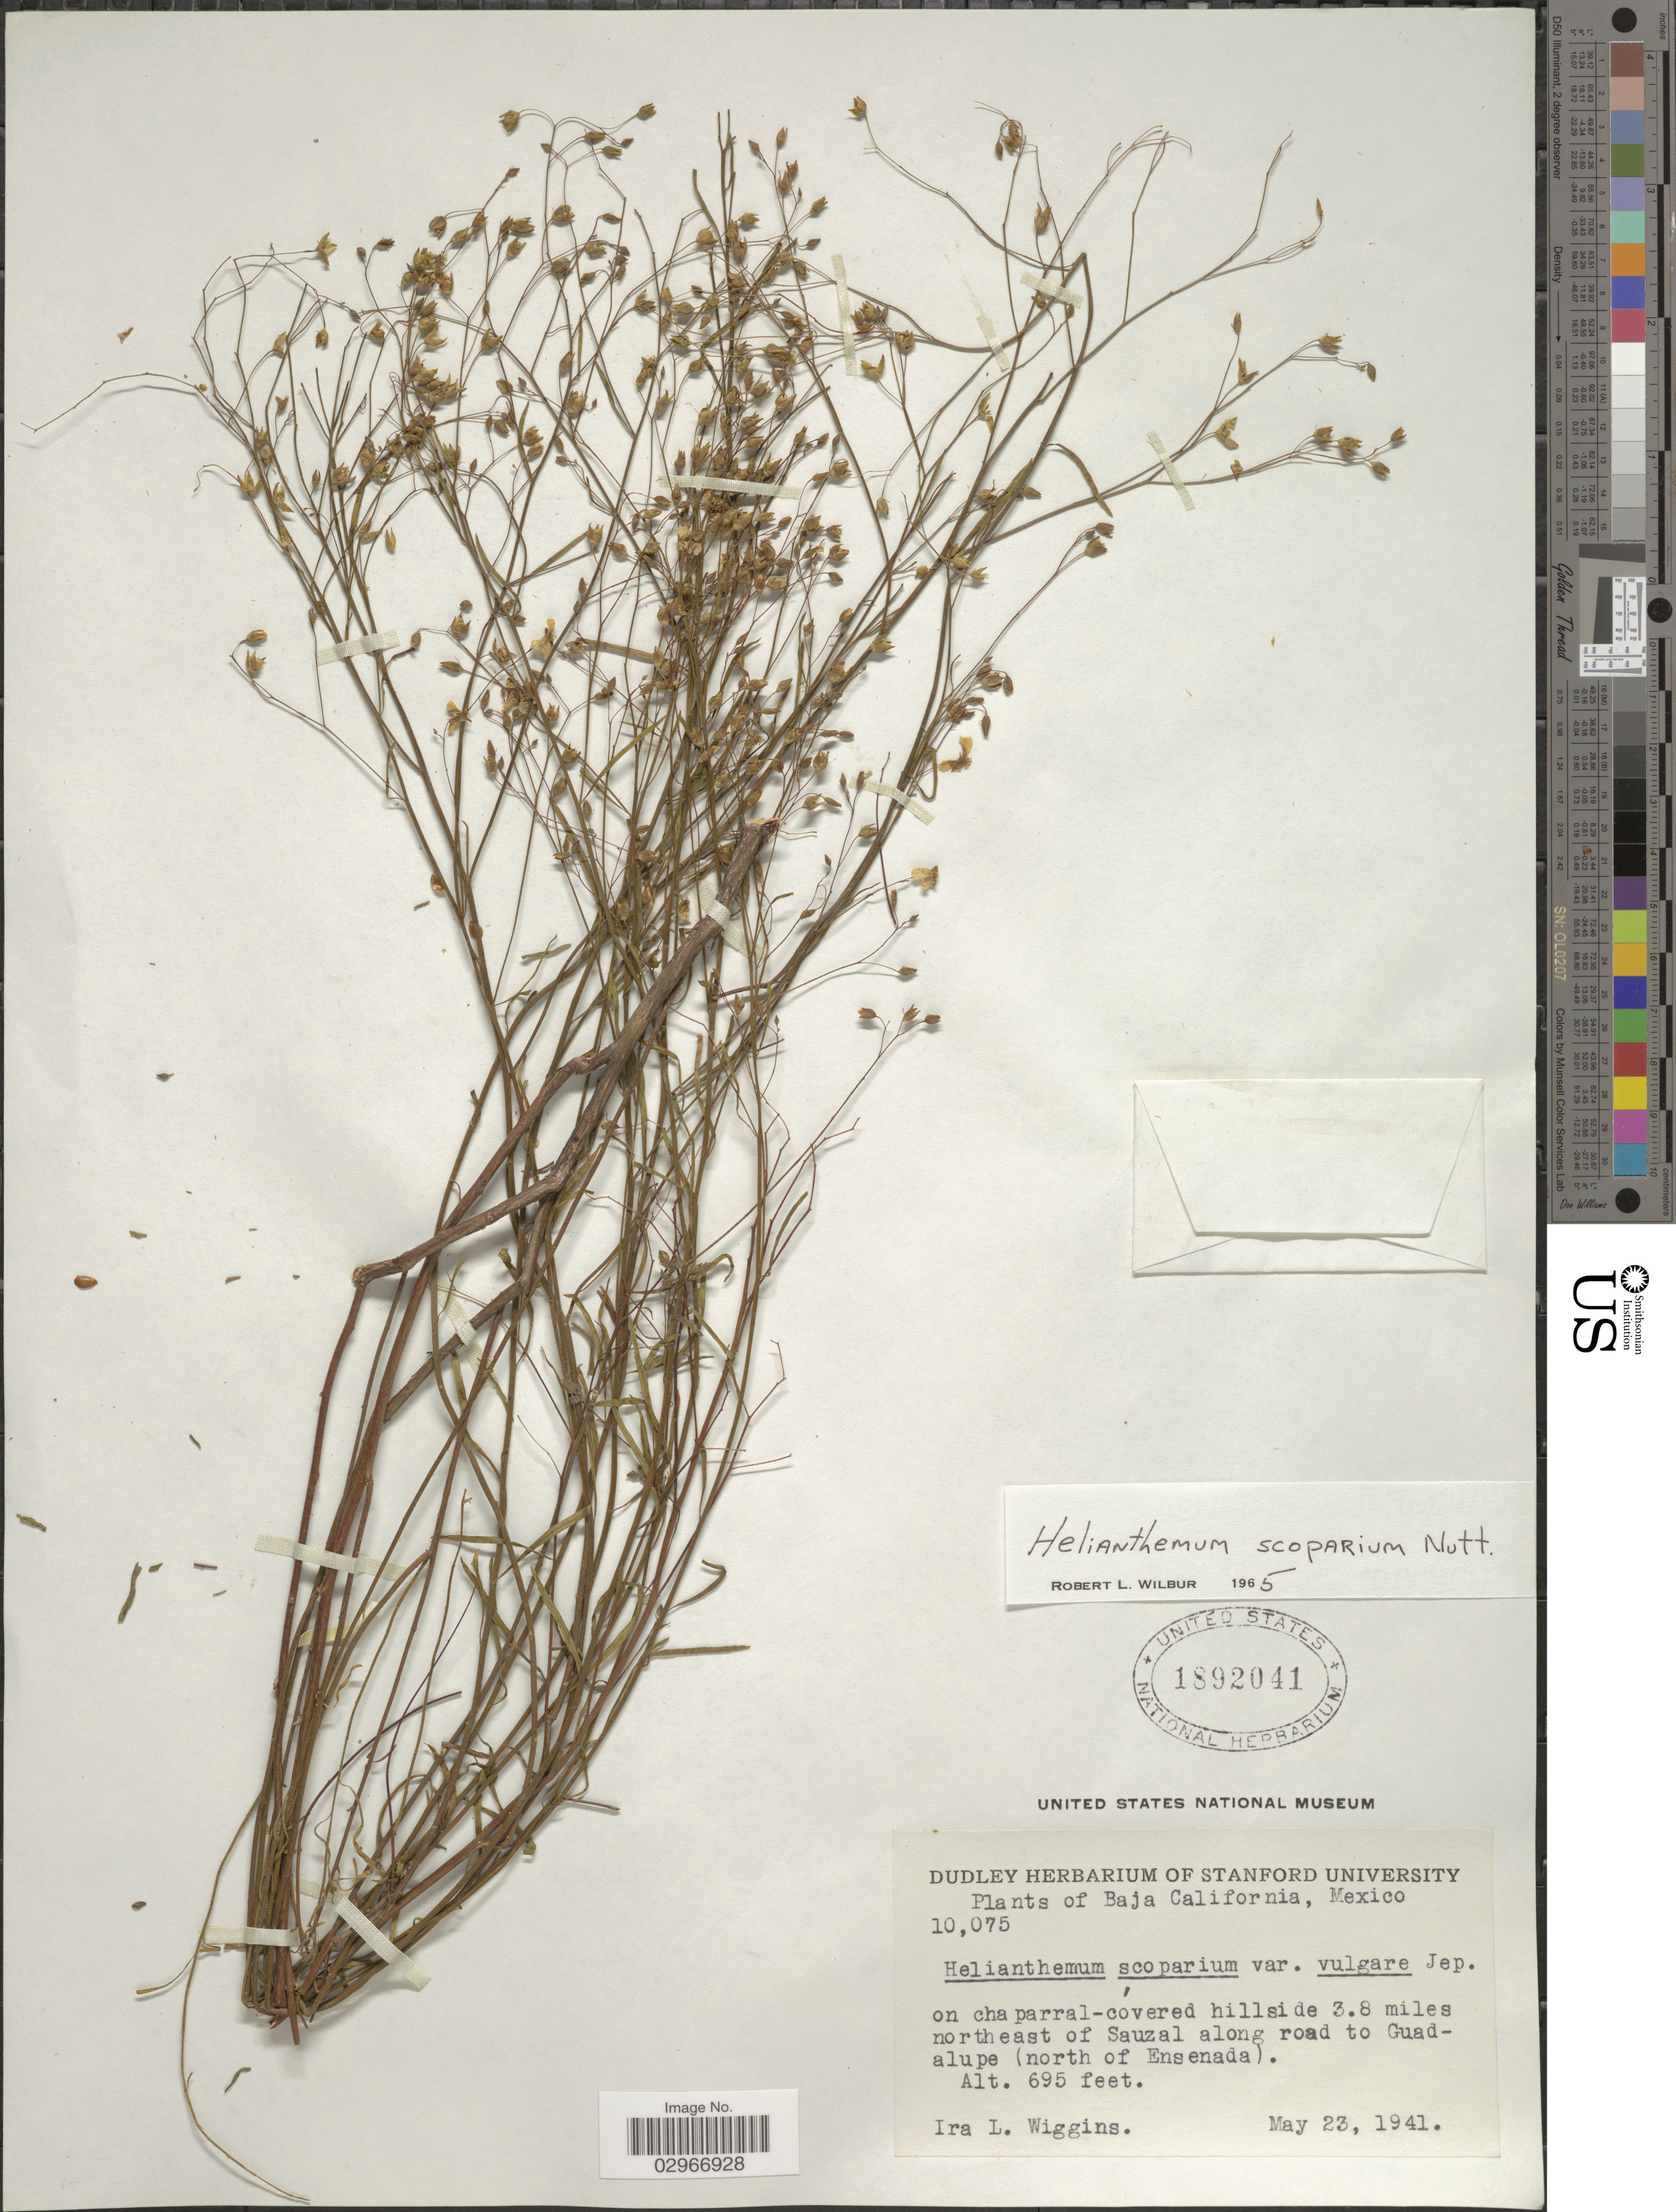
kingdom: Plantae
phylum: Tracheophyta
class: Magnoliopsida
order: Malvales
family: Cistaceae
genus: Helianthemum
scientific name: Helianthemum scoparium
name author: Nutt. ex Torr. & A. Gray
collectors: I. L. Wiggins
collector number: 10075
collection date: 1941-05-23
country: Mexico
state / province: Baja California Norte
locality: On chaparral-covered hillside 3.8 miles northeast of Sauzal along road to Guadalupe (north of Ensenada).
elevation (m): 212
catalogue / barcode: US 1892041